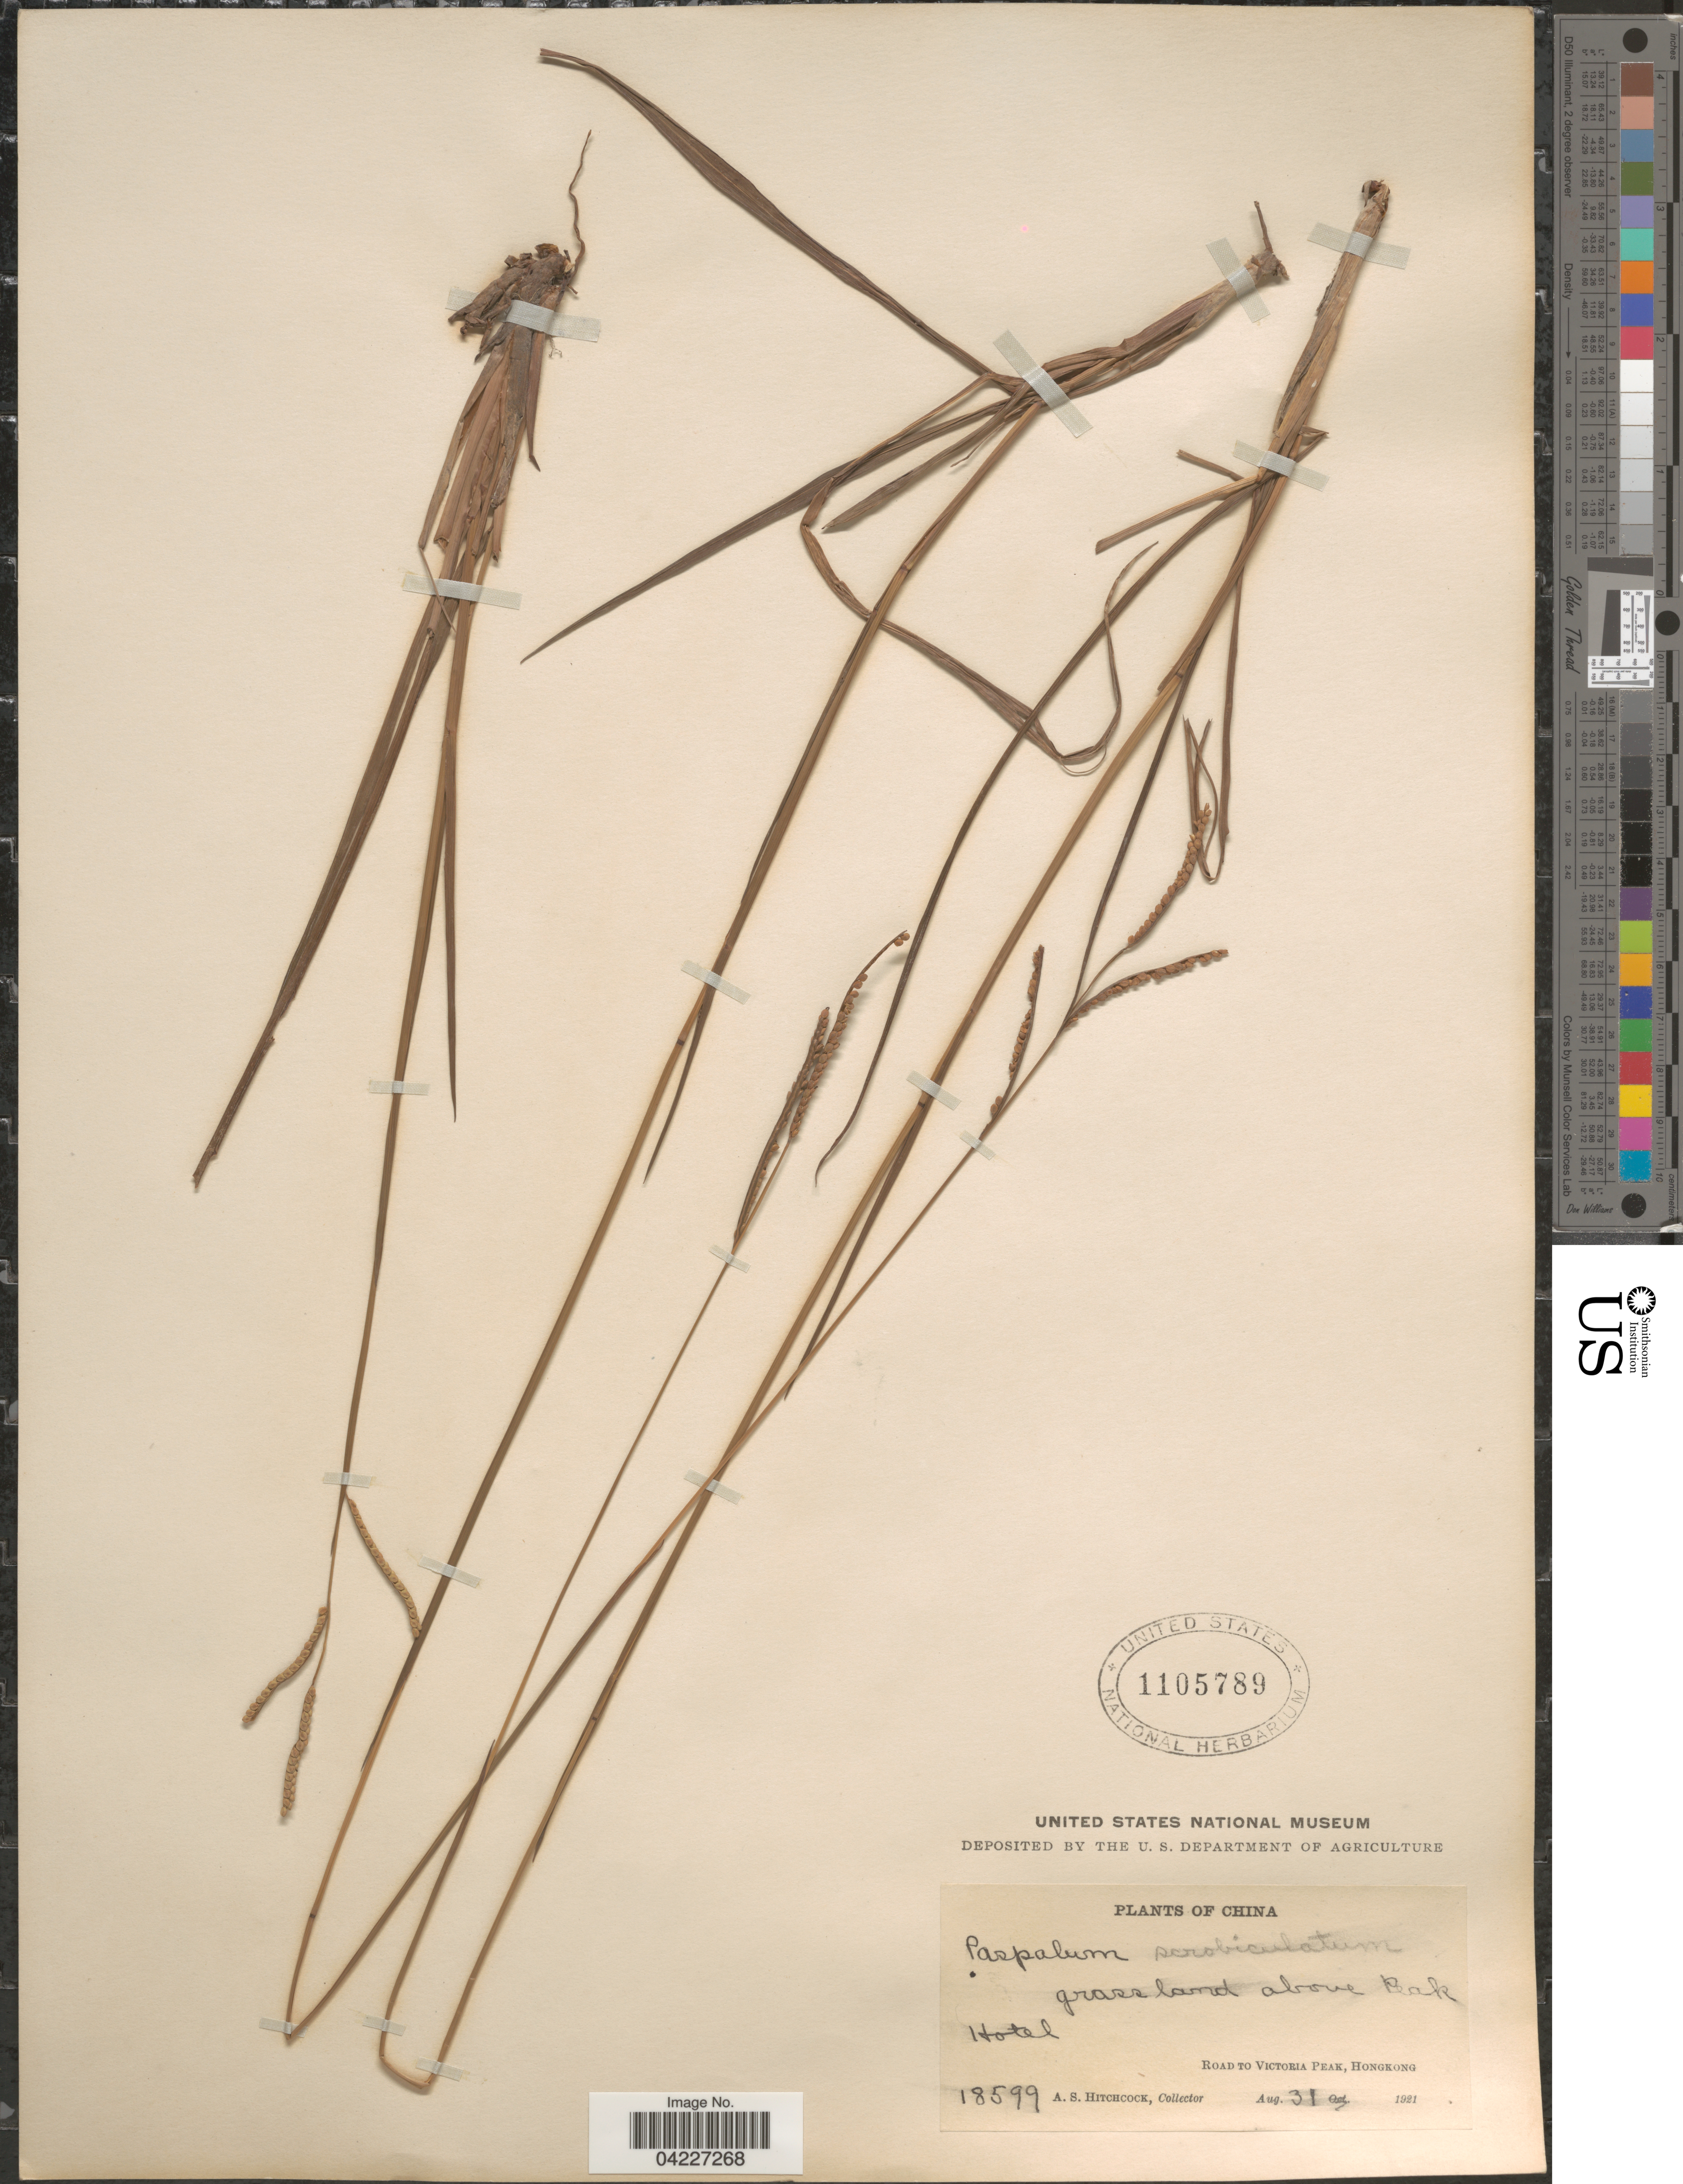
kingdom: Plantae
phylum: Tracheophyta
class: Liliopsida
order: Poales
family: Poaceae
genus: Paspalum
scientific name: Paspalum orbiculare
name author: G. Forst.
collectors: A. S. Hitchcock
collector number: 18599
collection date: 1921-08-31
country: China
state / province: Hong Kong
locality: Grassland above Peak Hotel. Road to Victoria Peak, Hongkong.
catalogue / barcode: US 1105789